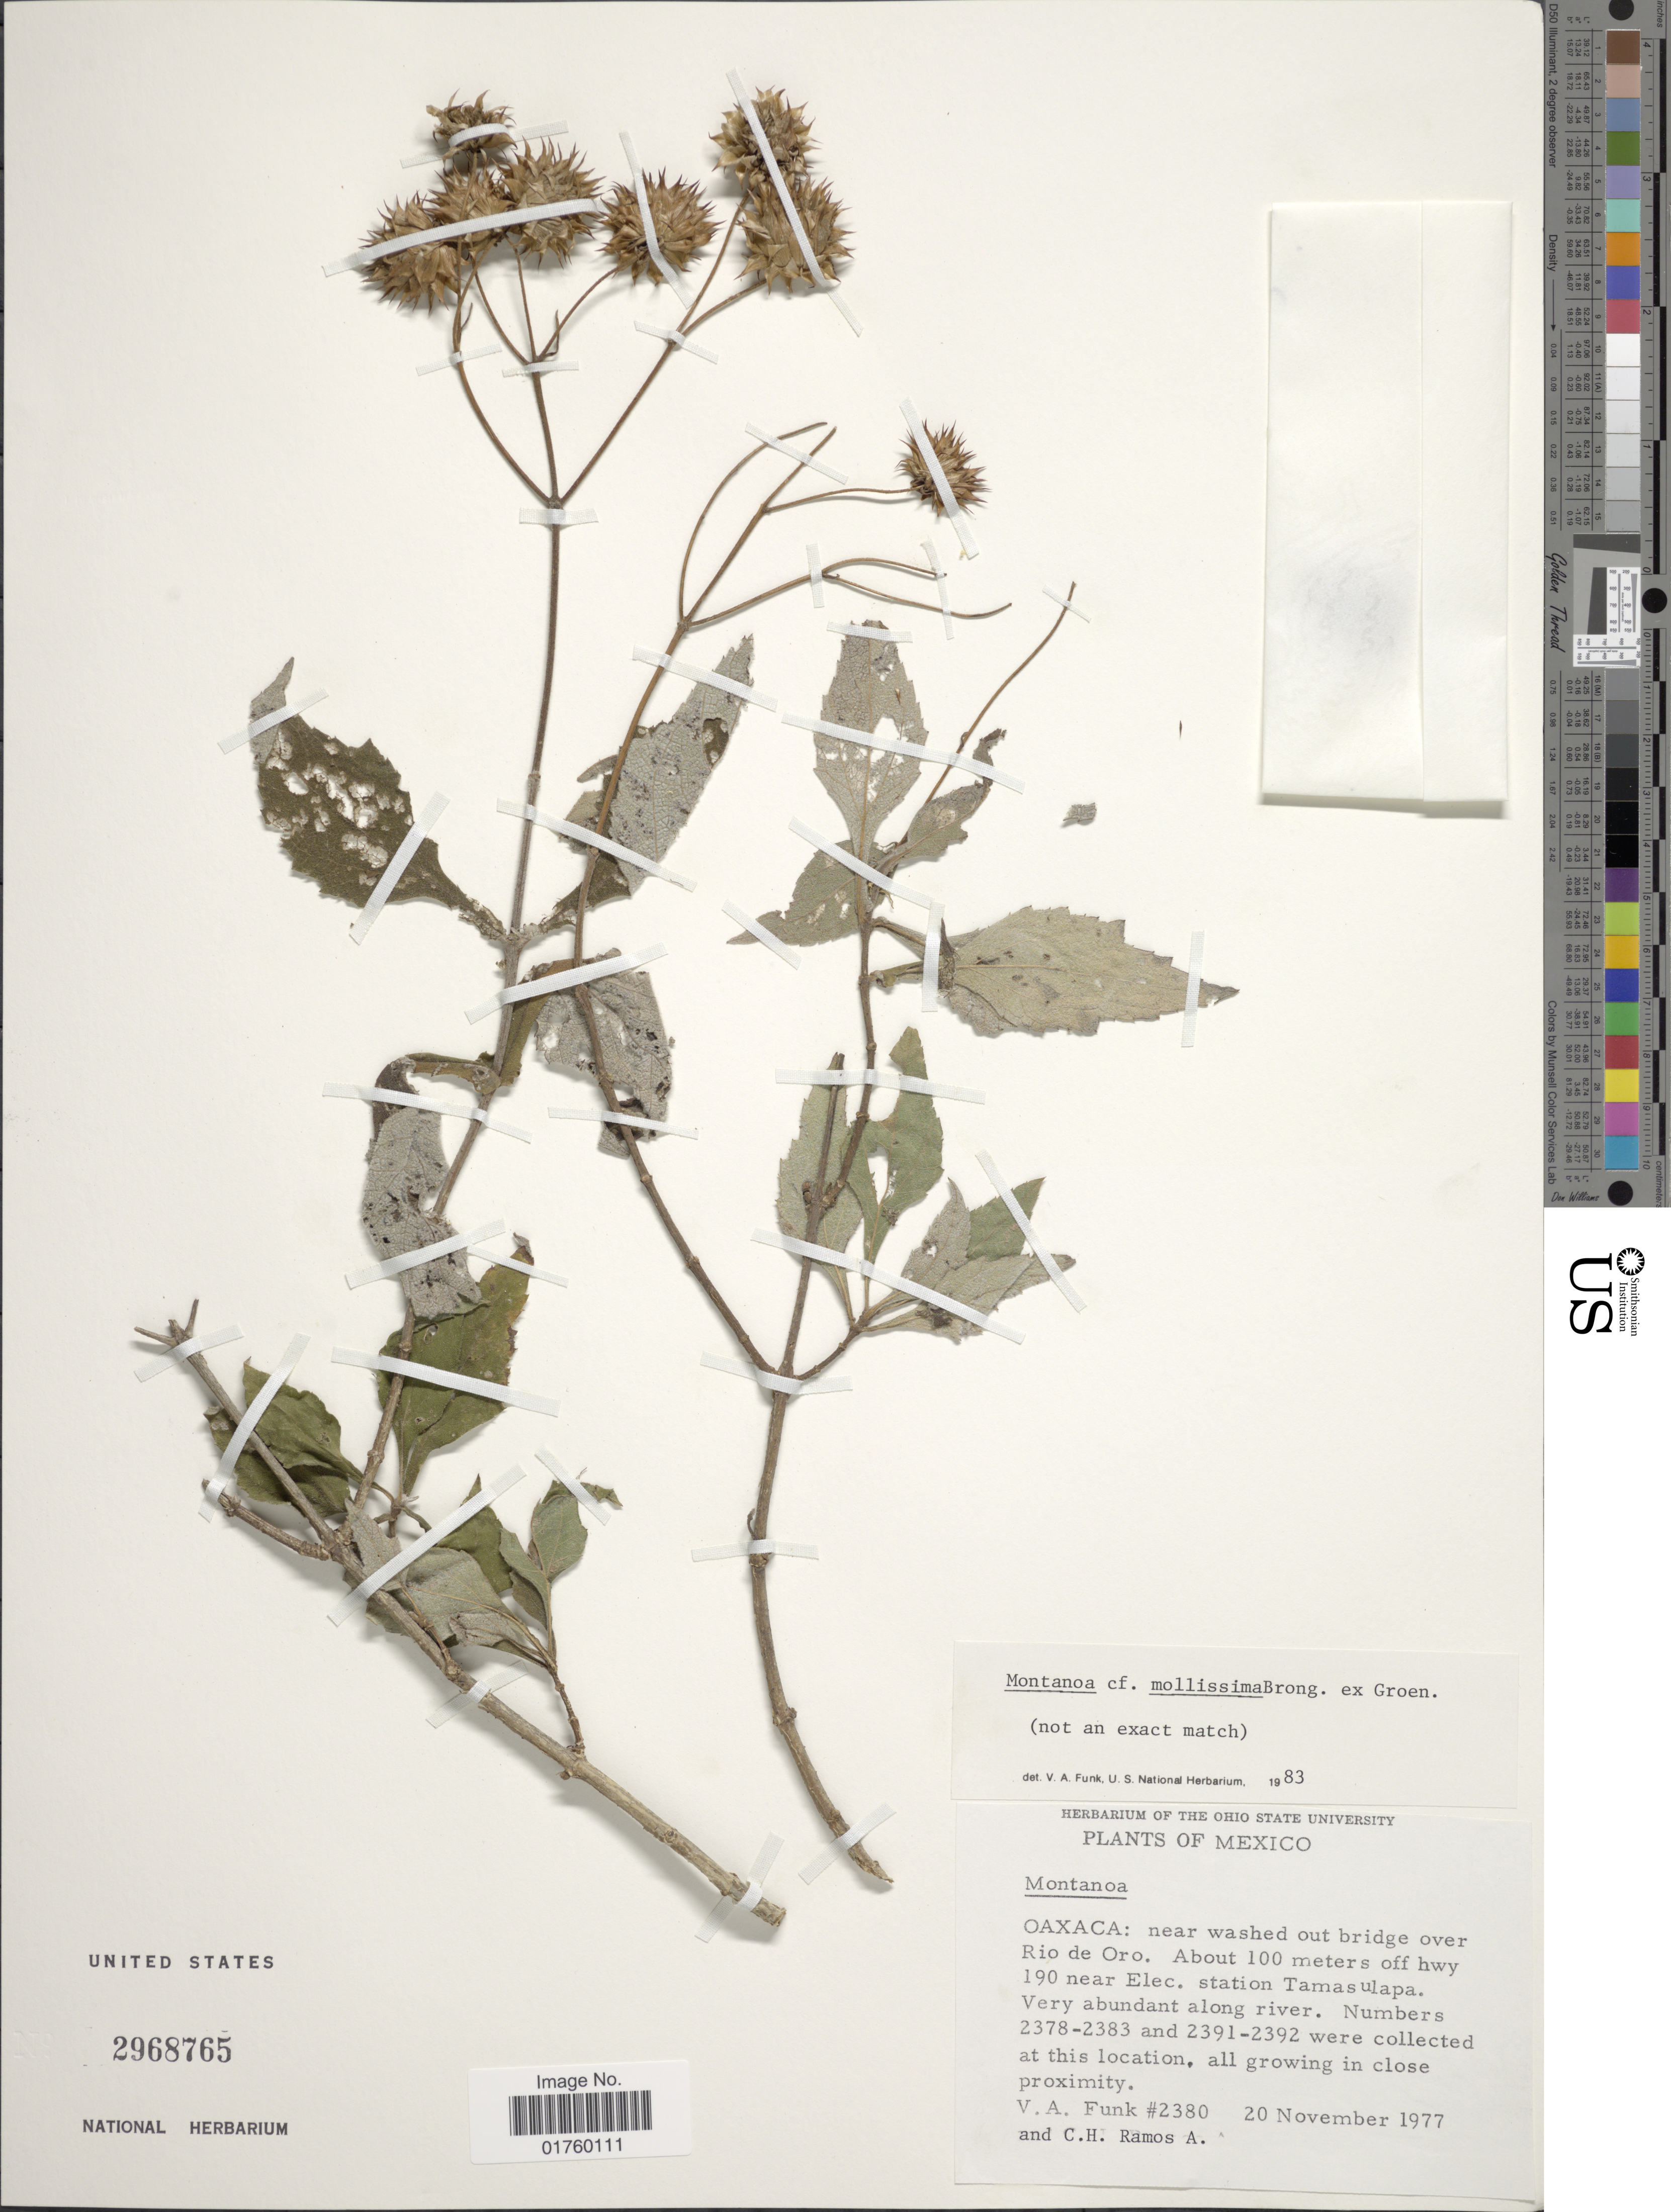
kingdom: Plantae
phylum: Tracheophyta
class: Magnoliopsida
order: Asterales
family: Asteraceae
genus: Montanoa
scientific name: Montanoa mollissima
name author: Brongn. ex Groenland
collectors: V. Funk & C. H. Ramos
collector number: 2380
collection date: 1977-11-20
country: Mexico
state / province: Oaxaca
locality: Near washed out bridge over Rio de Oro, about 100 meters off hwy 190 near Elec. station Tamasulapa, very abundant along river.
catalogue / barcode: US 2968765